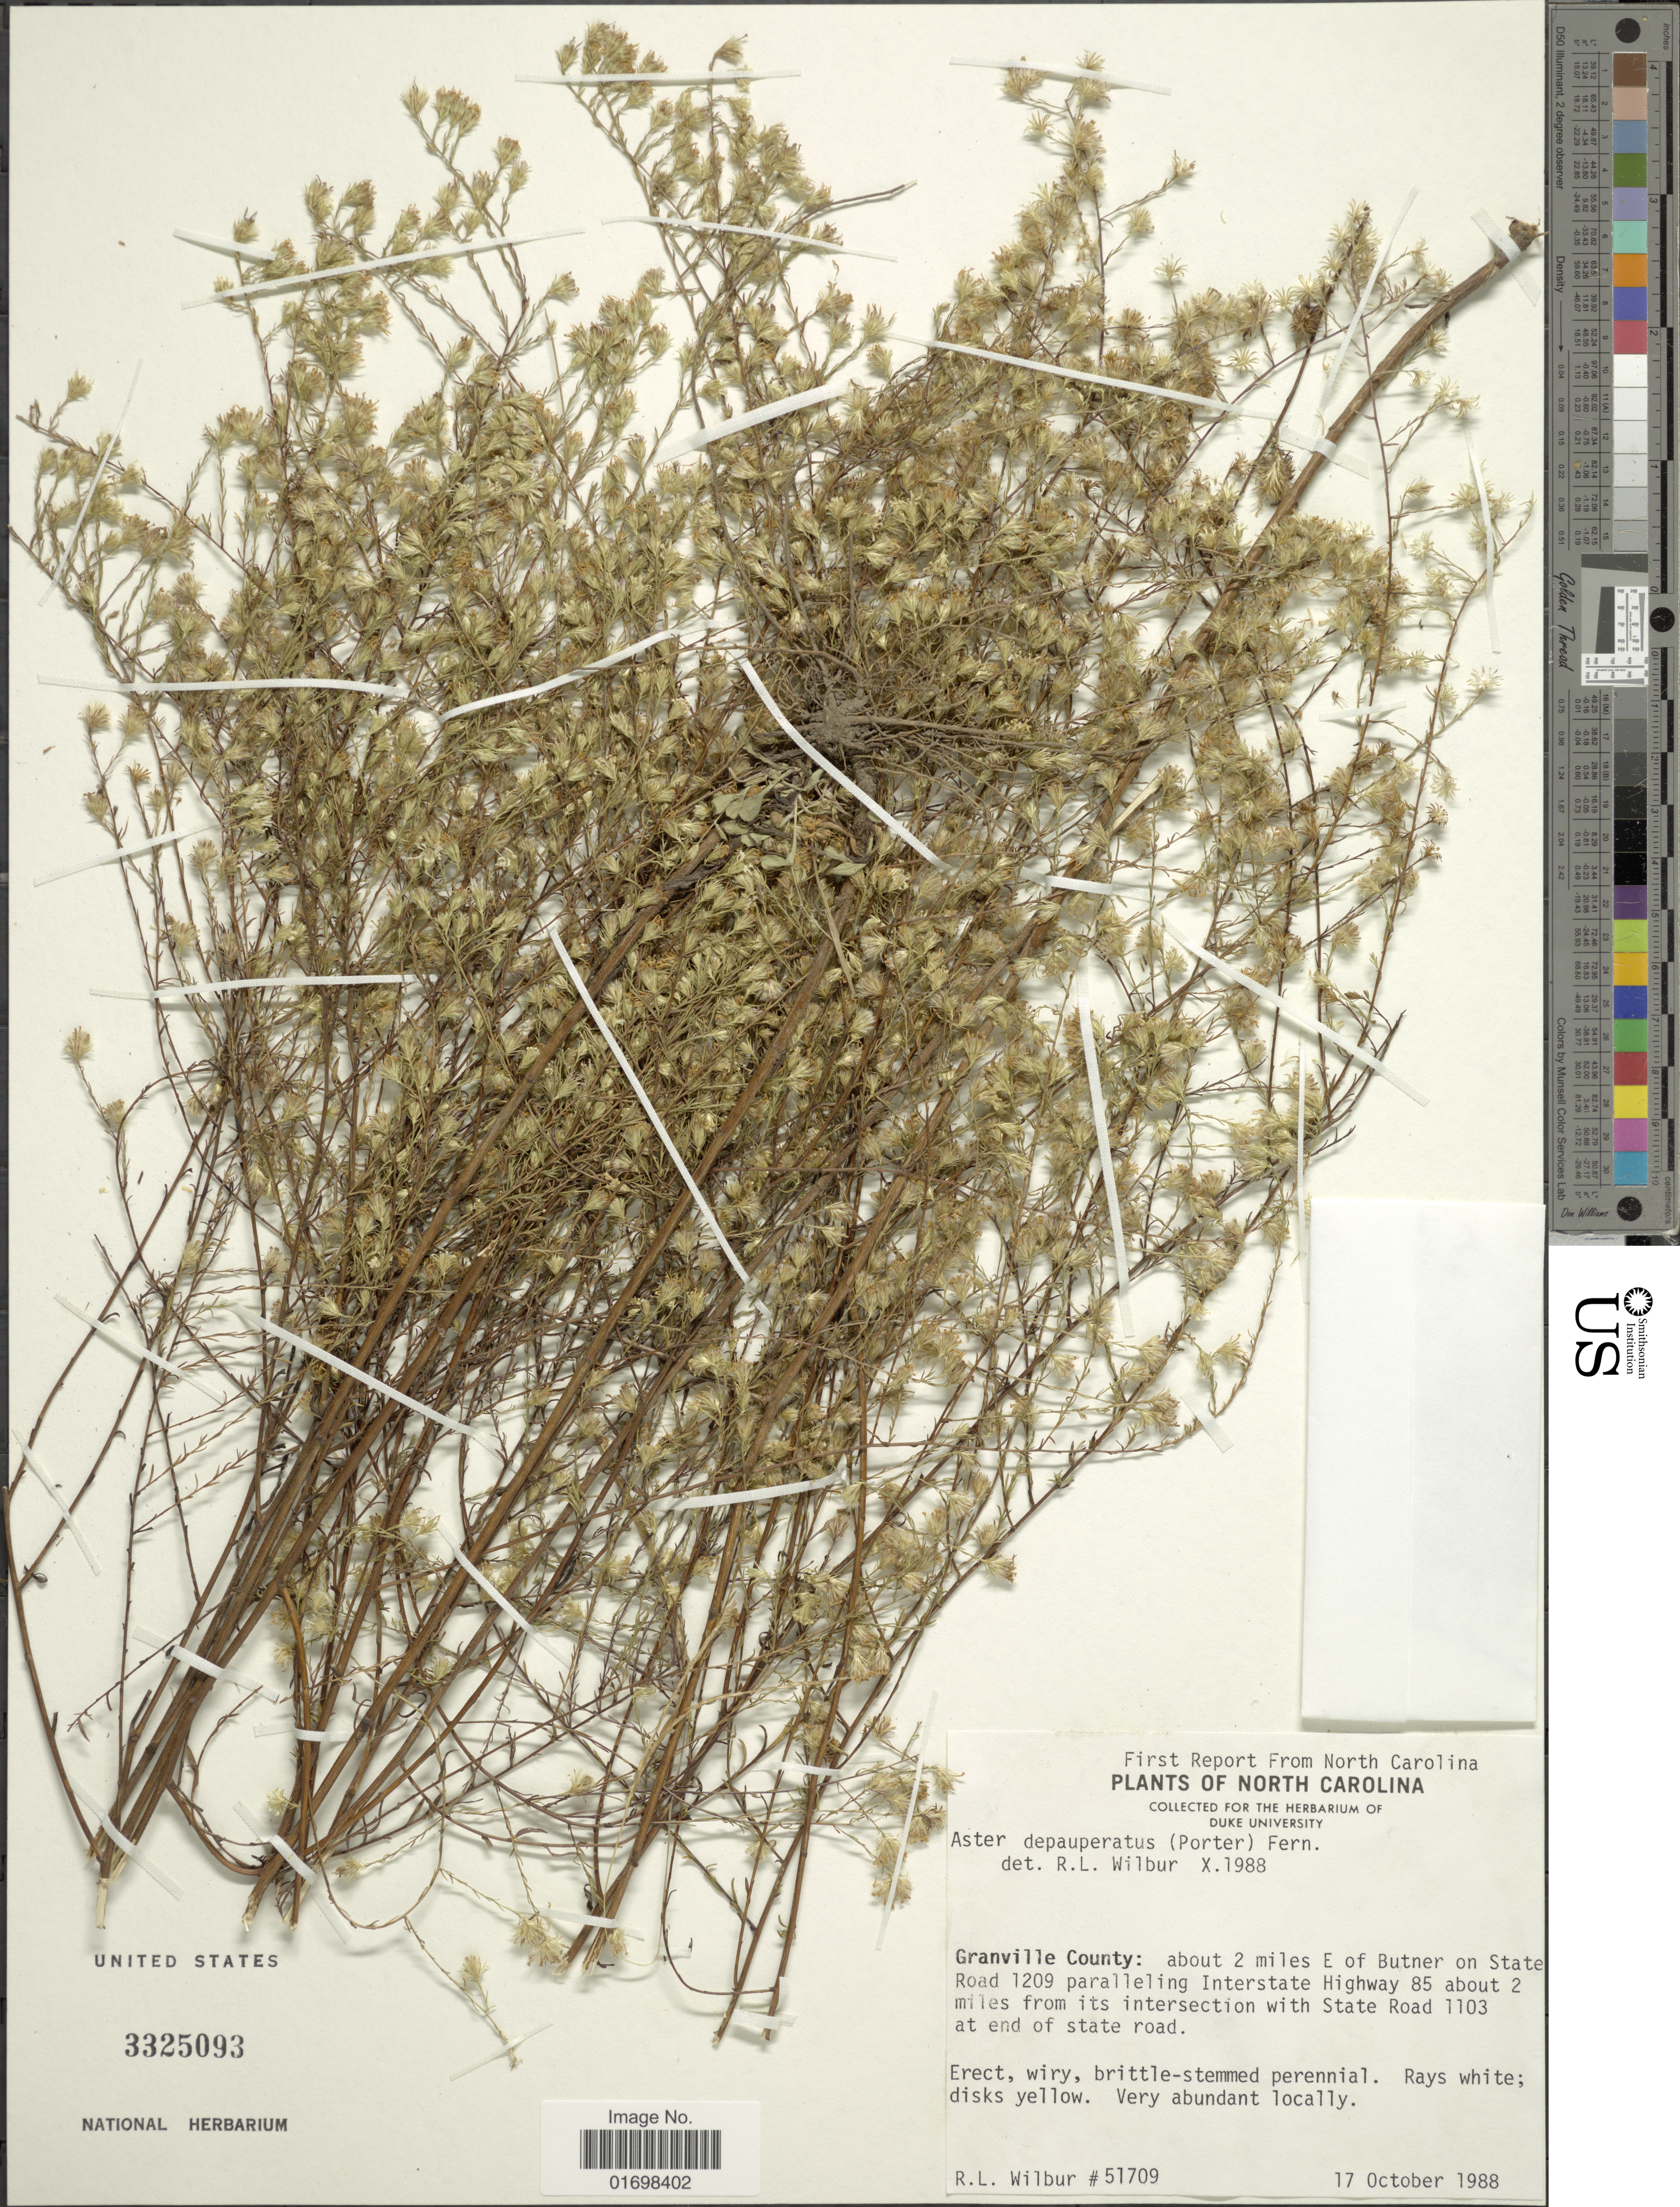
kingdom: Plantae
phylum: Tracheophyta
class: Magnoliopsida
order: Asterales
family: Asteraceae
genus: Symphyotrichum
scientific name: Symphyotrichum depauperatum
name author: (Fernald) G.L. Nesom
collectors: R. L. Wilbur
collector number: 51709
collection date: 1988-10-17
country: United States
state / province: North Carolina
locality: North Carolina. Granville County: about 2 miles E of Butner on State Road 1209 paralleling Interstate Highway 85 about 2 miles from its intersection with State Road 1103 at end of State road.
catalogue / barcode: US 3325093